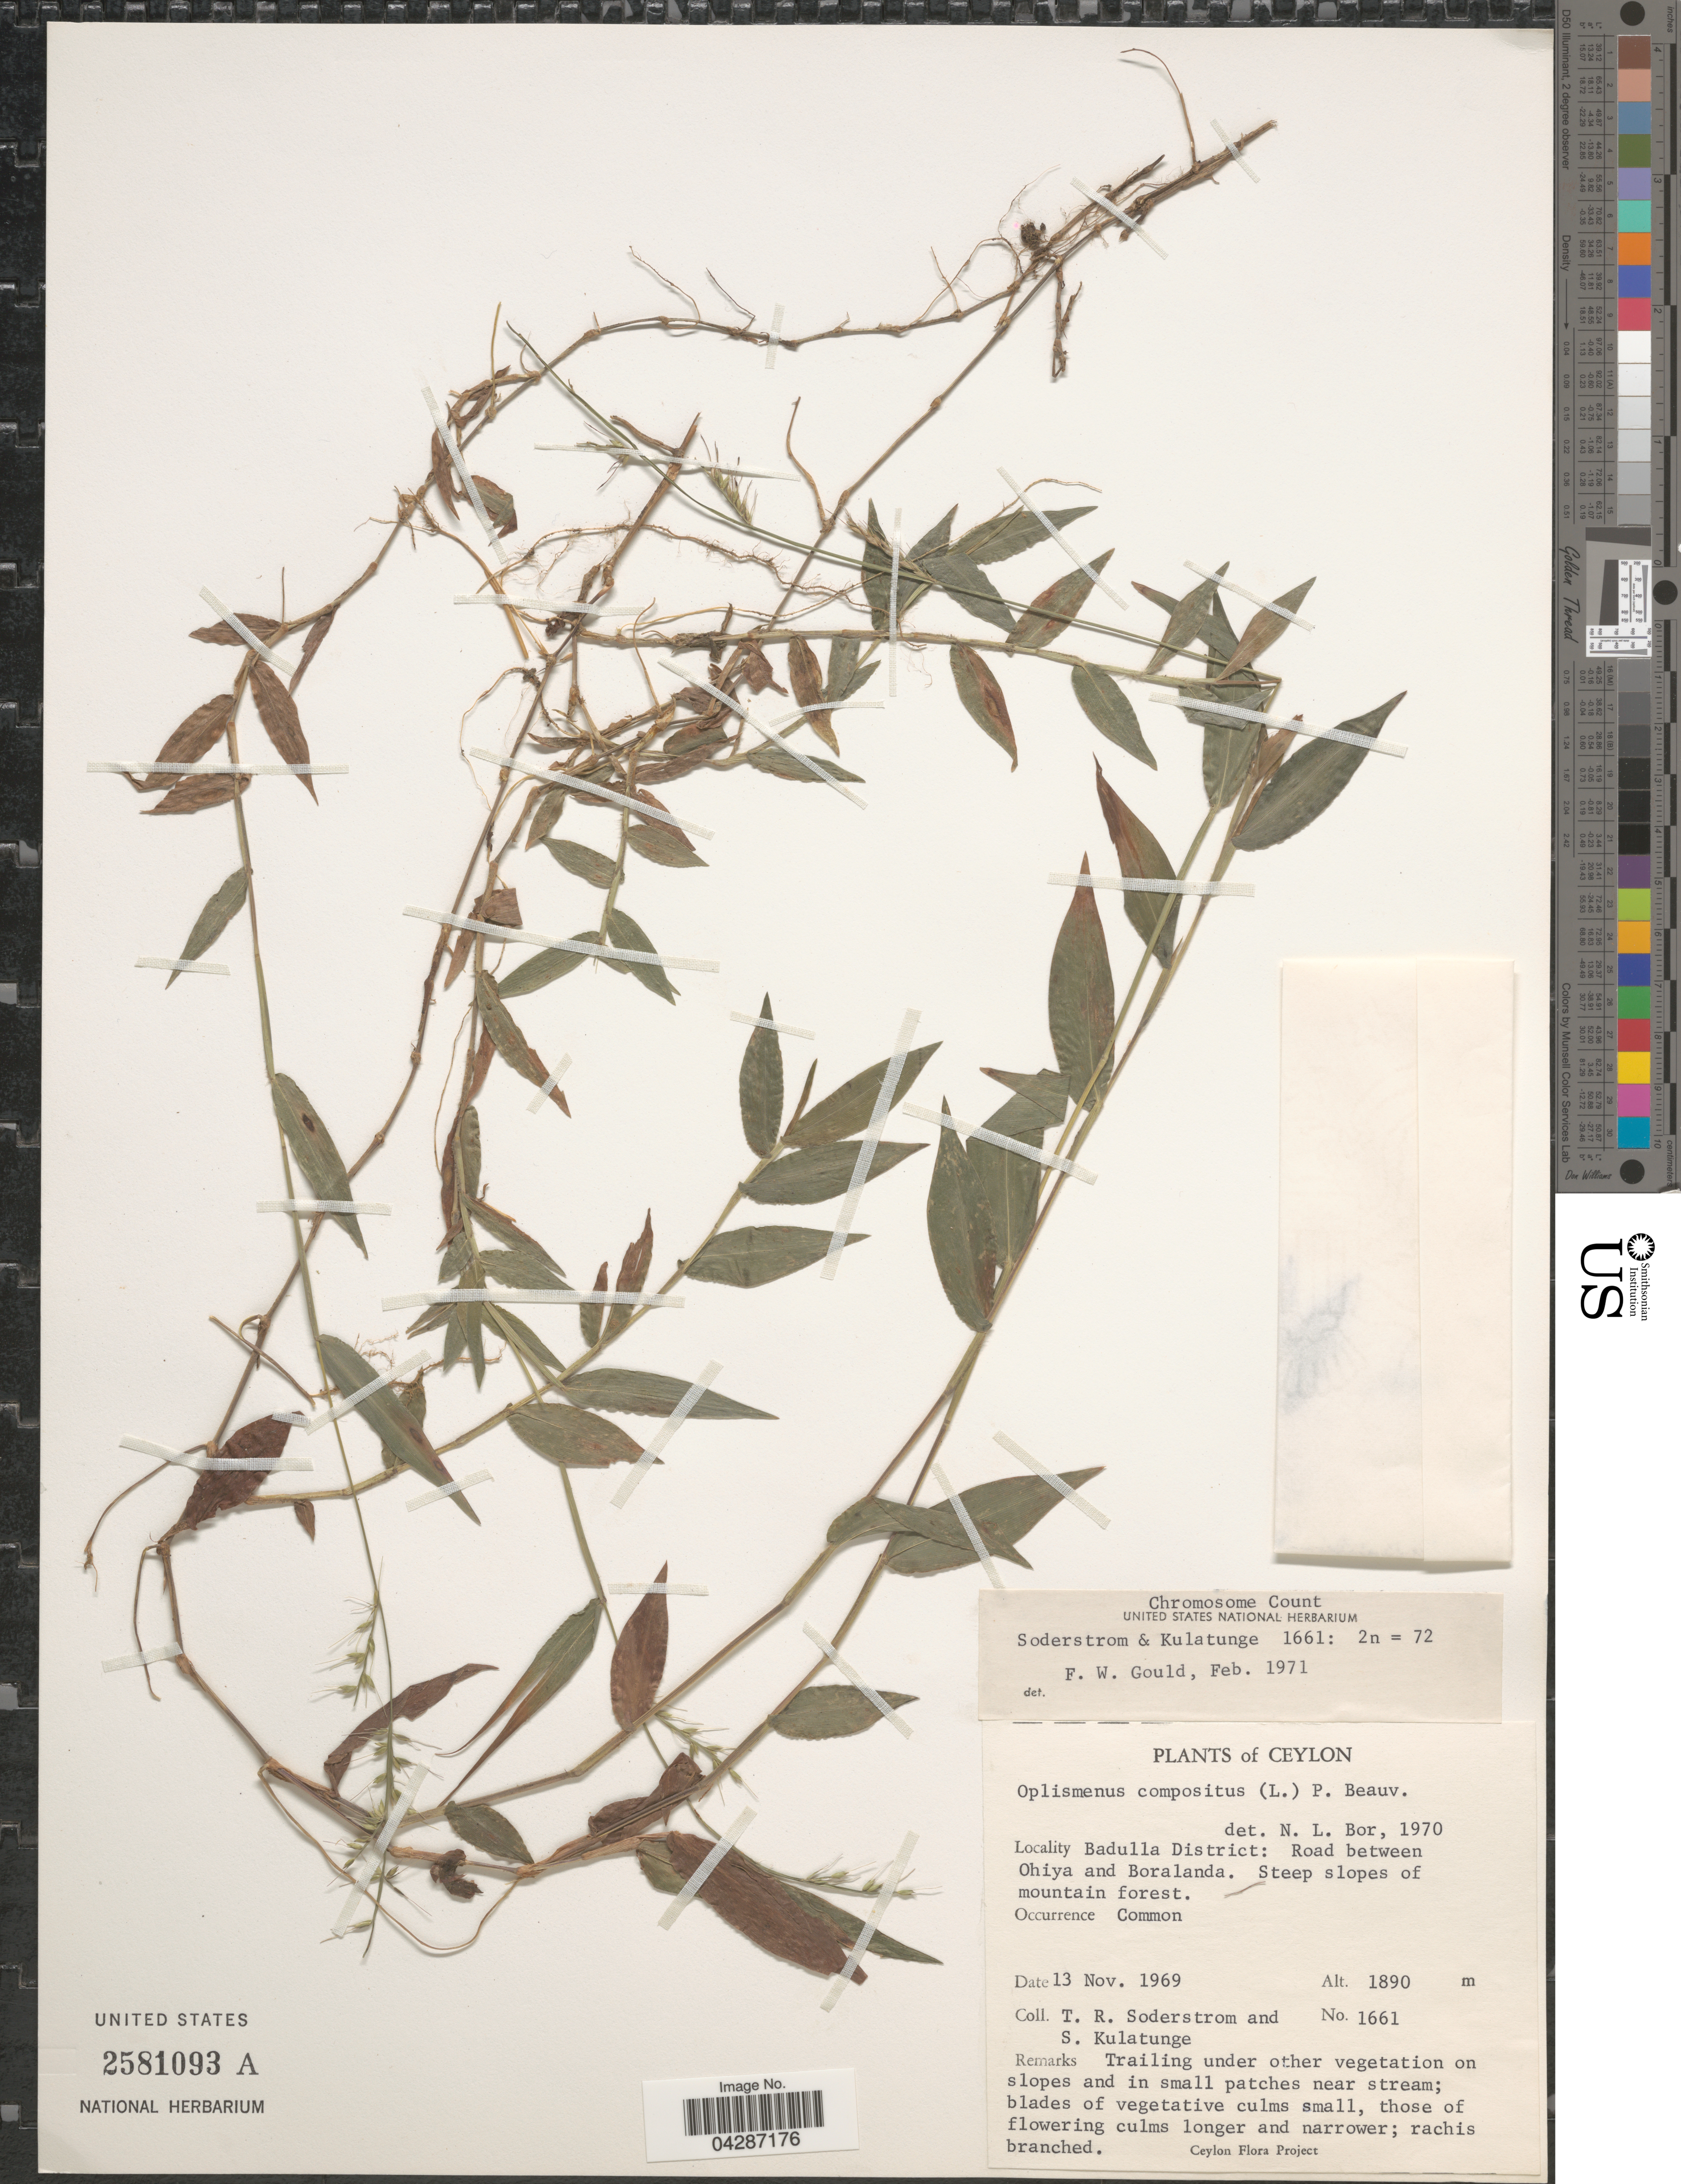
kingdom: Plantae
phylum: Tracheophyta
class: Liliopsida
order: Poales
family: Poaceae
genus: Oplismenus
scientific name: Oplismenus compositus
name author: (L.) P. Beauv.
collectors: T. R. Soderstrom & S. Kulatunge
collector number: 1661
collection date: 1969-11-13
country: Sri Lanka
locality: Ceylon. Badulla District: Road between Ohiya and Boralanda. Steep slopes of mountain forest.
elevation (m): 1890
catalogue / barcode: US 2581093A